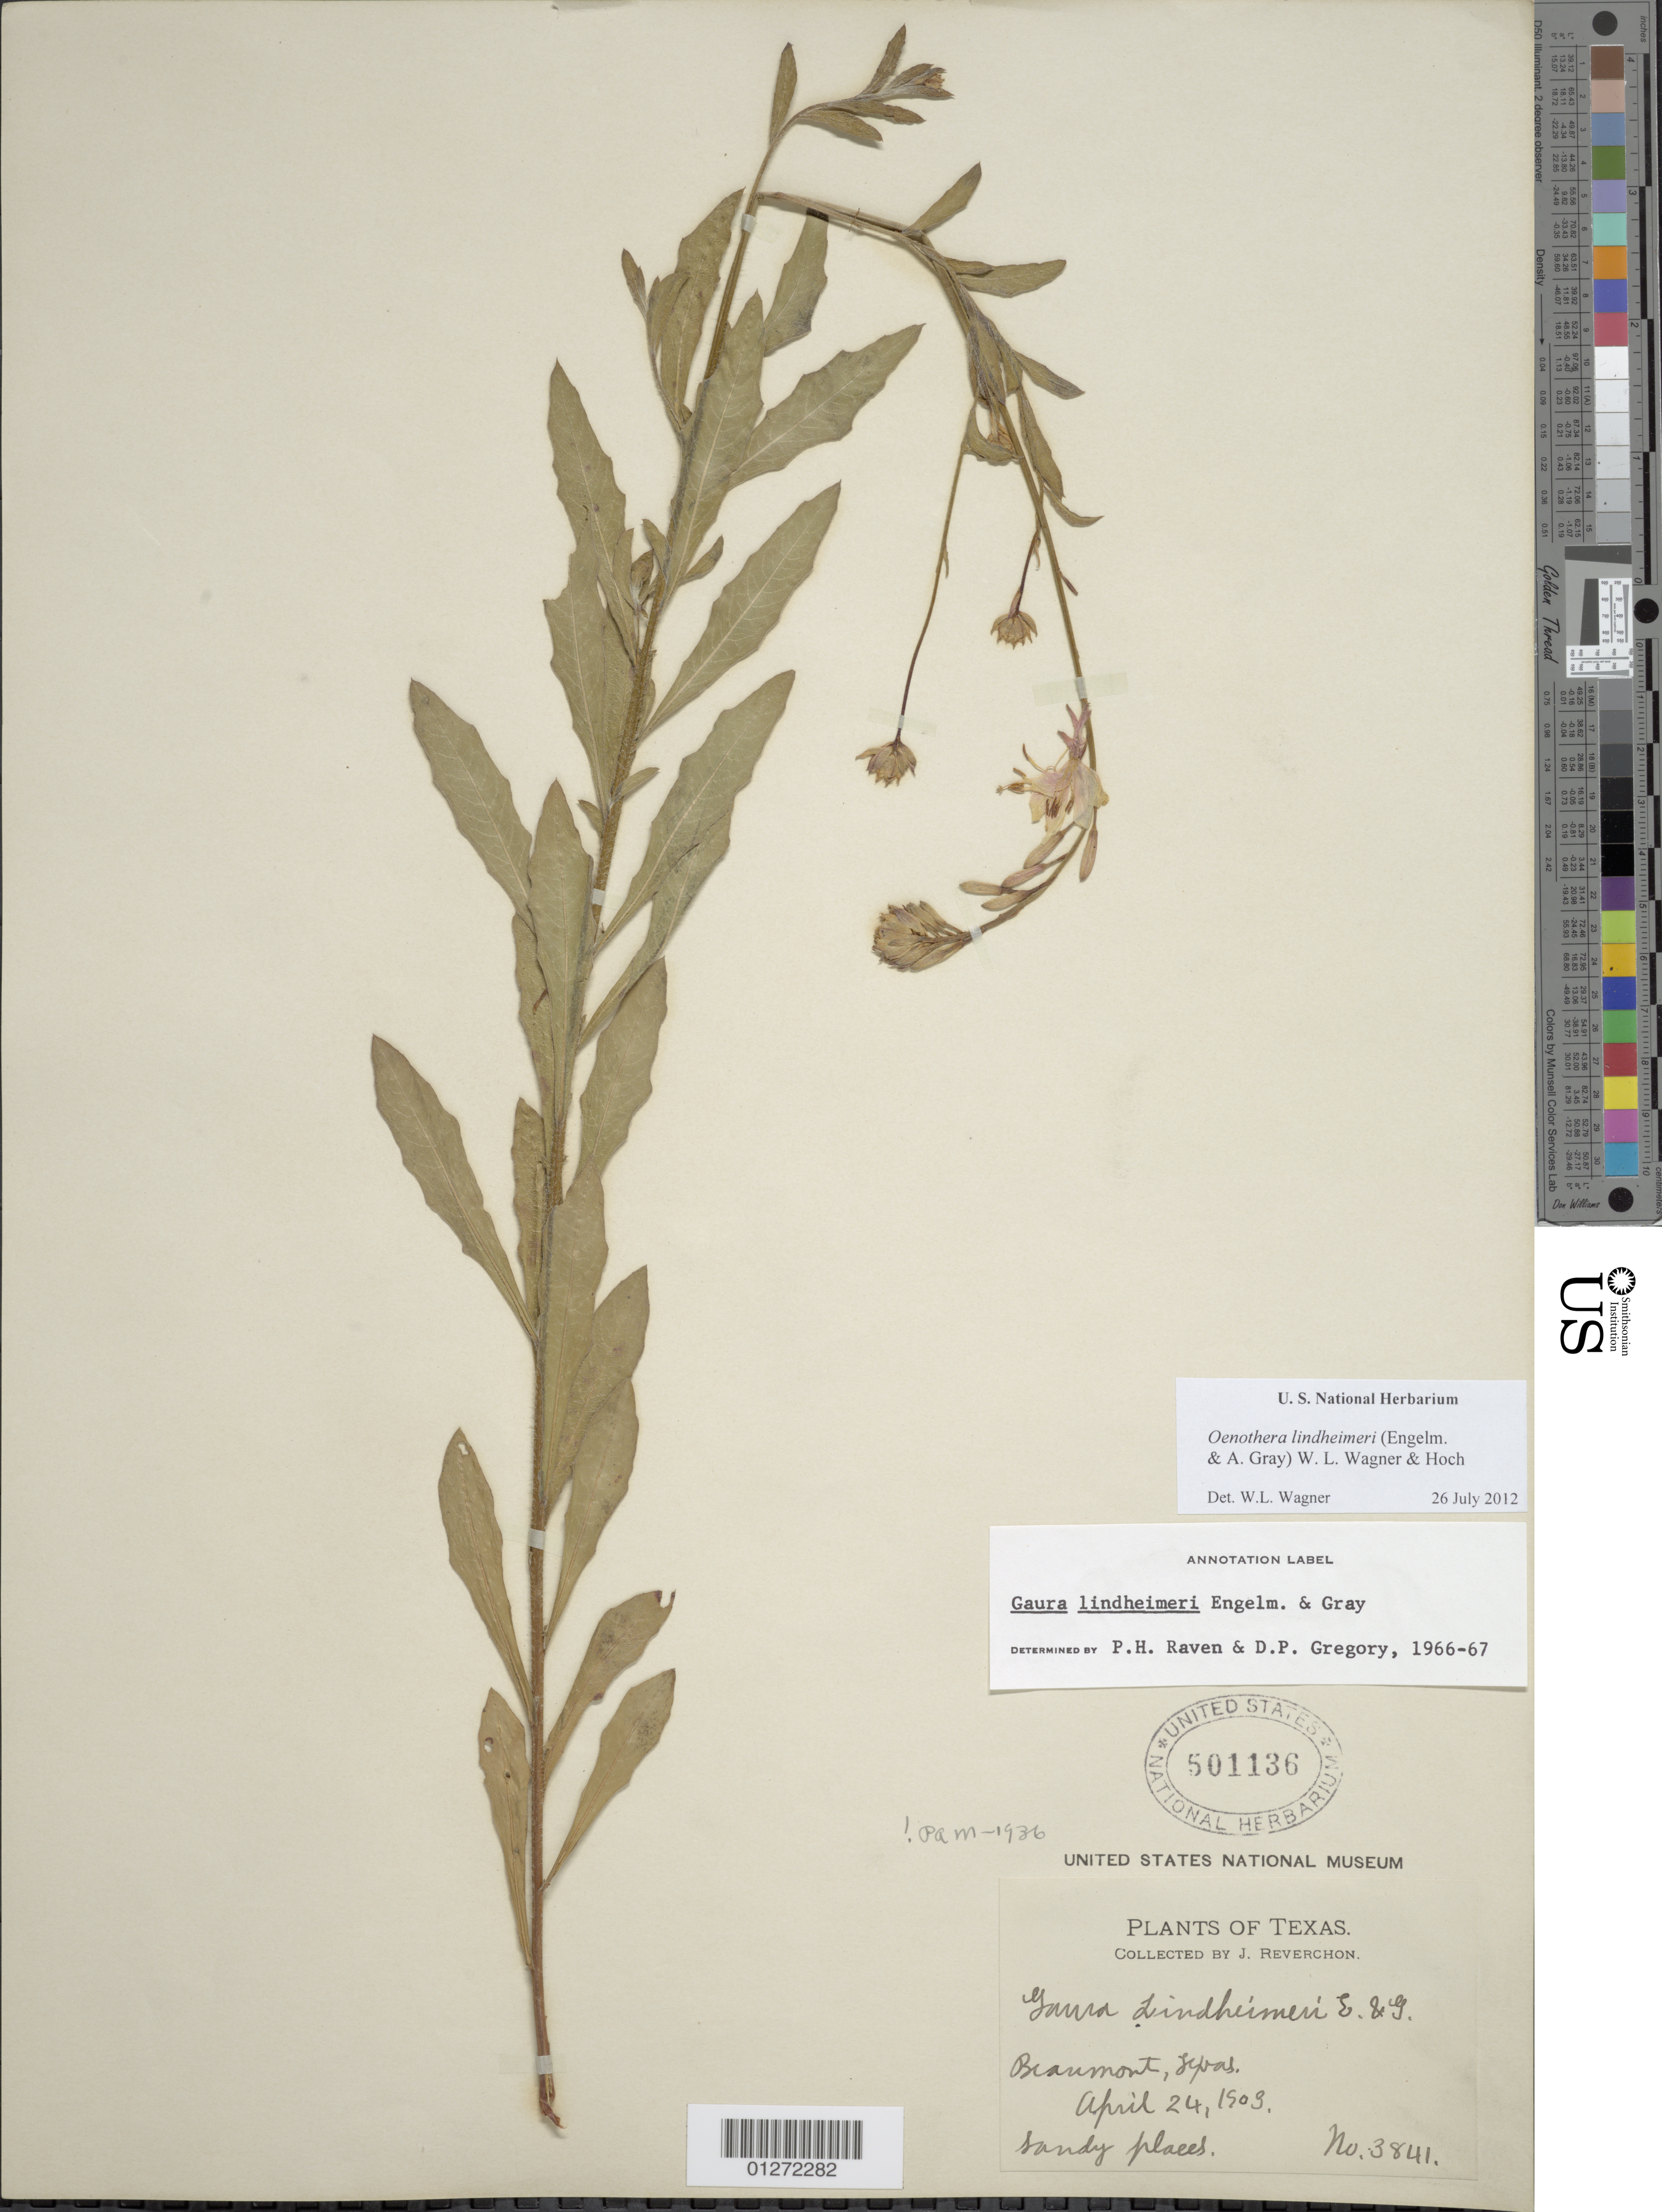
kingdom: Plantae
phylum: Tracheophyta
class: Magnoliopsida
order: Myrtales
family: Onagraceae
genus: Oenothera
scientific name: Oenothera lindheimeri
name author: (Engelm. & A. Gray) W.L. Wagner & Hoch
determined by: Wagner, W. L., (BOT), Smithsonian Institution - National Museum of Natural History (UNITED STATES)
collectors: J. Reverchon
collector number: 3841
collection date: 1903-04-24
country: United States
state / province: Texas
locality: Beaumont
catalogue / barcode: US 501136